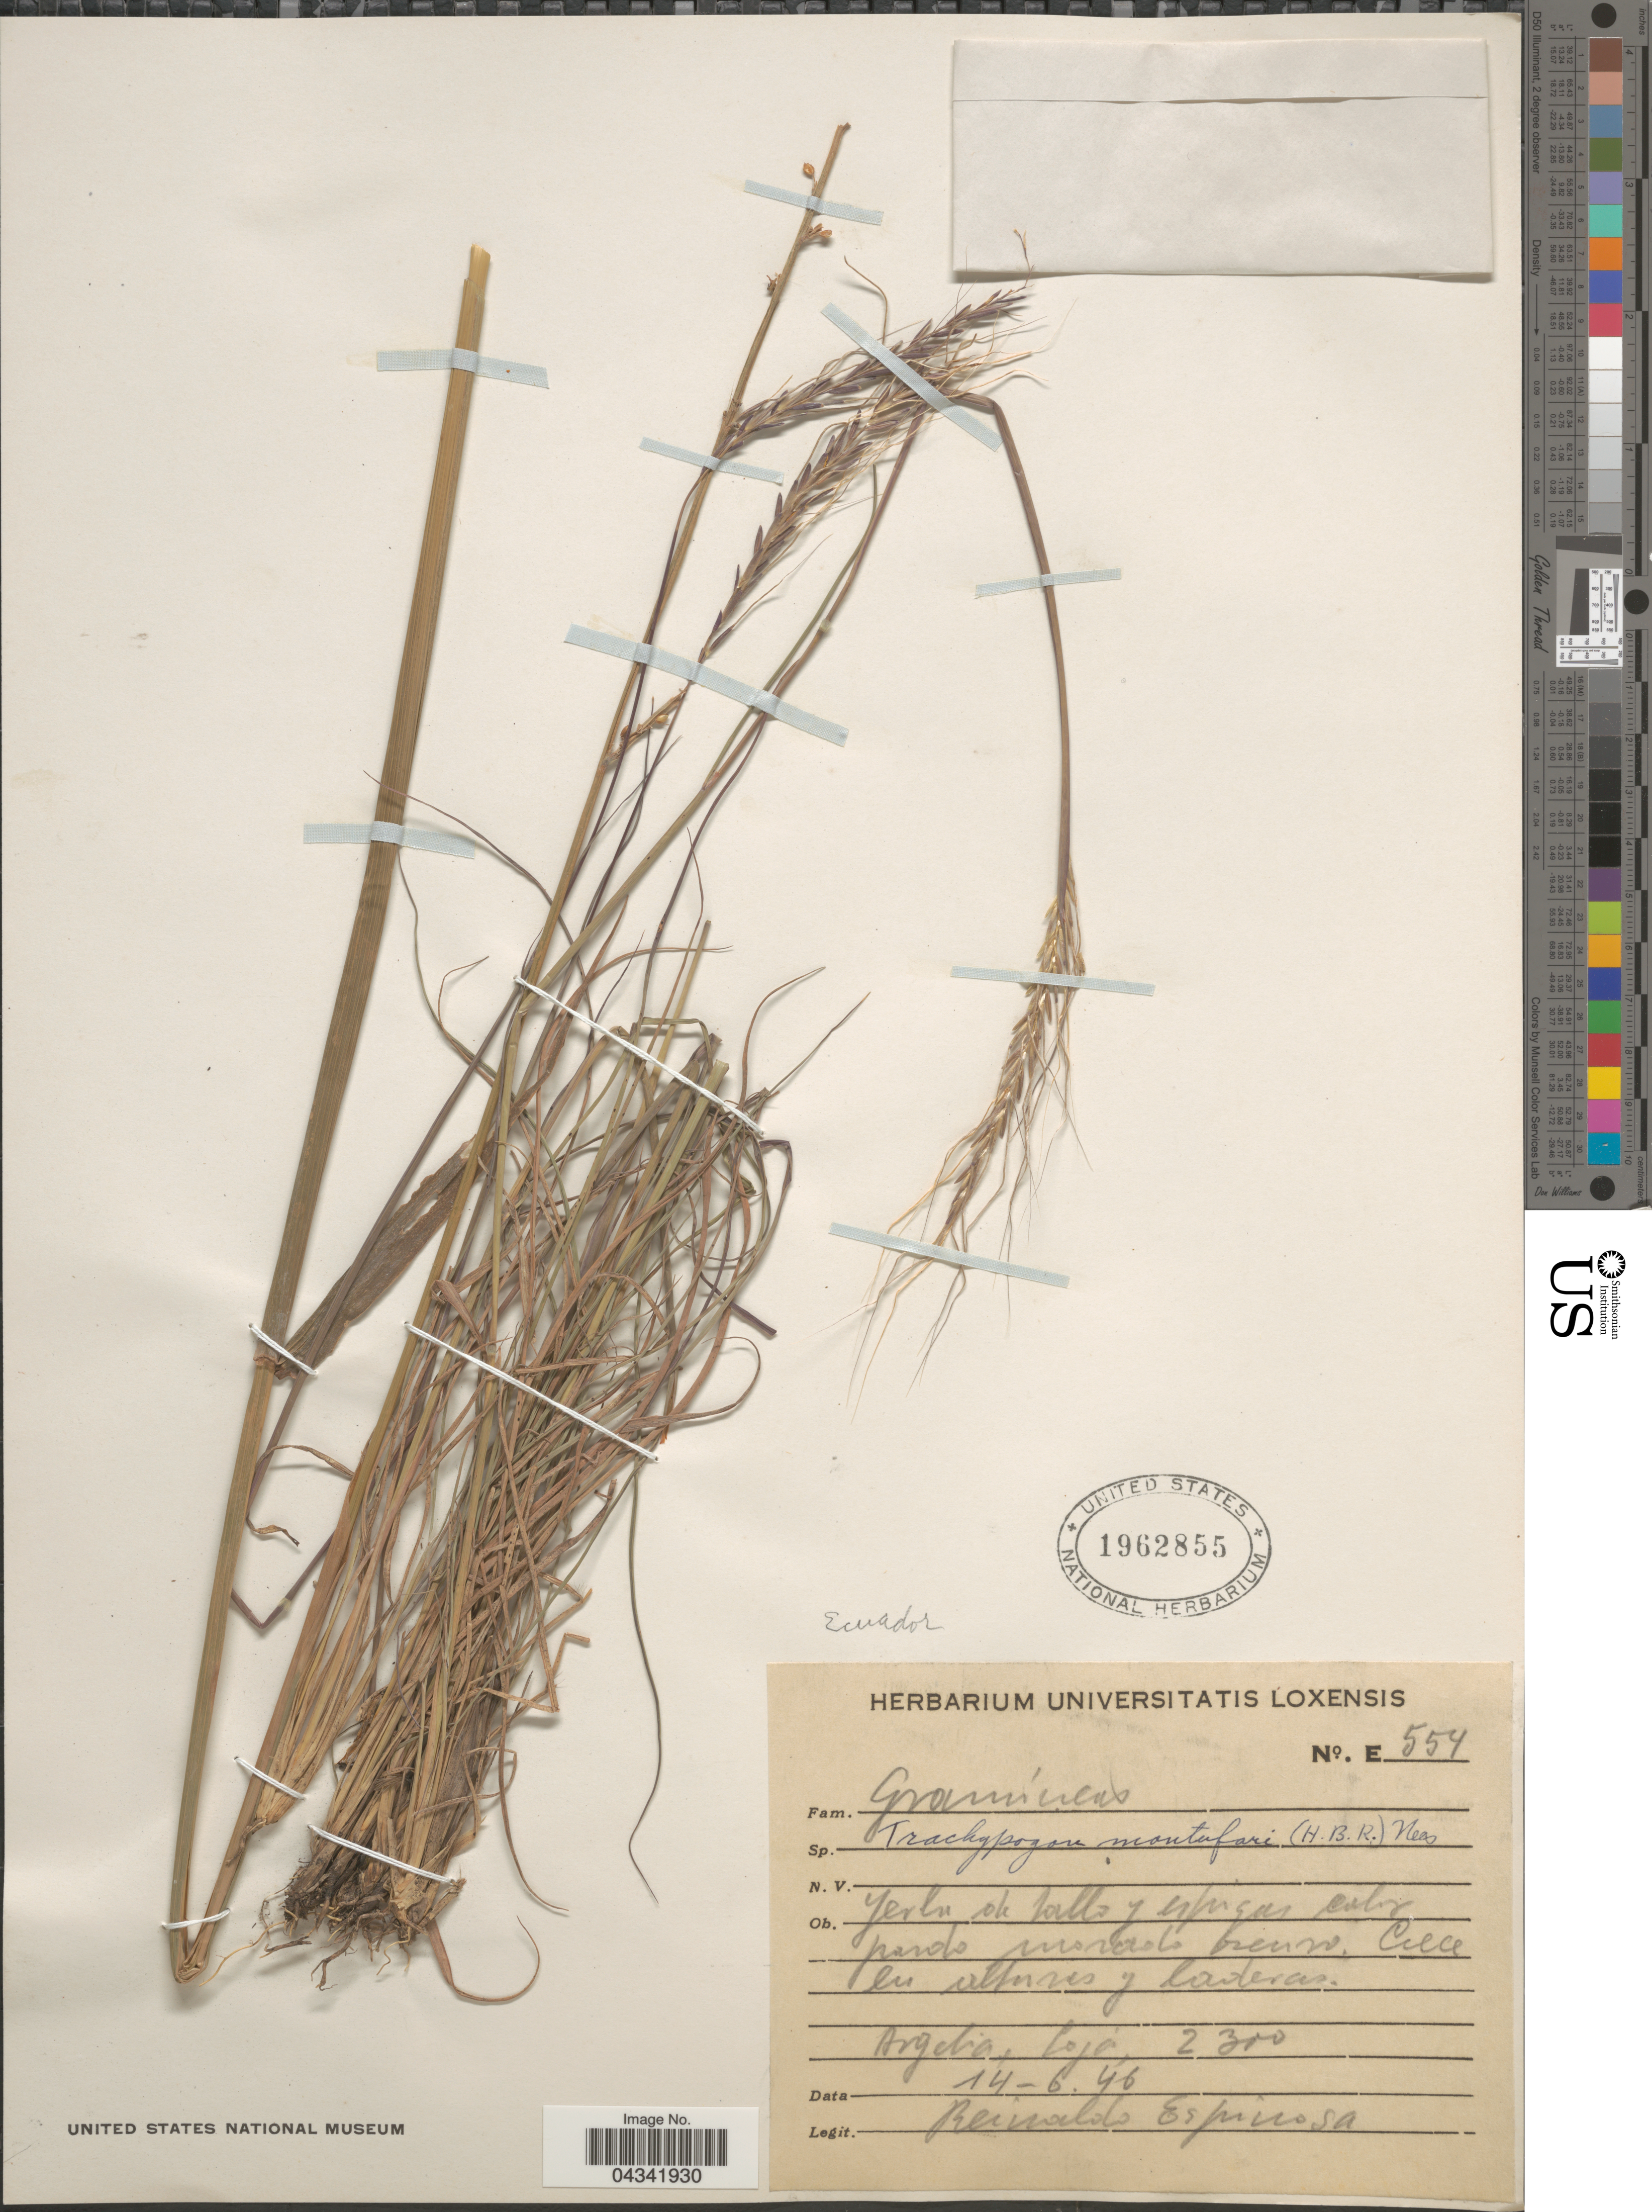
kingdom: Plantae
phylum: Tracheophyta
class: Liliopsida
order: Poales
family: Poaceae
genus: Trachypogon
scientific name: Trachypogon spicatus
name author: (L. f.) Kuntze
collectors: R. Espinosa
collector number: E554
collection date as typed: Transcribed d/m/y: 14/6/46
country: Ecuador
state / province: Loja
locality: Argelia.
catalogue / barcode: US 1962855